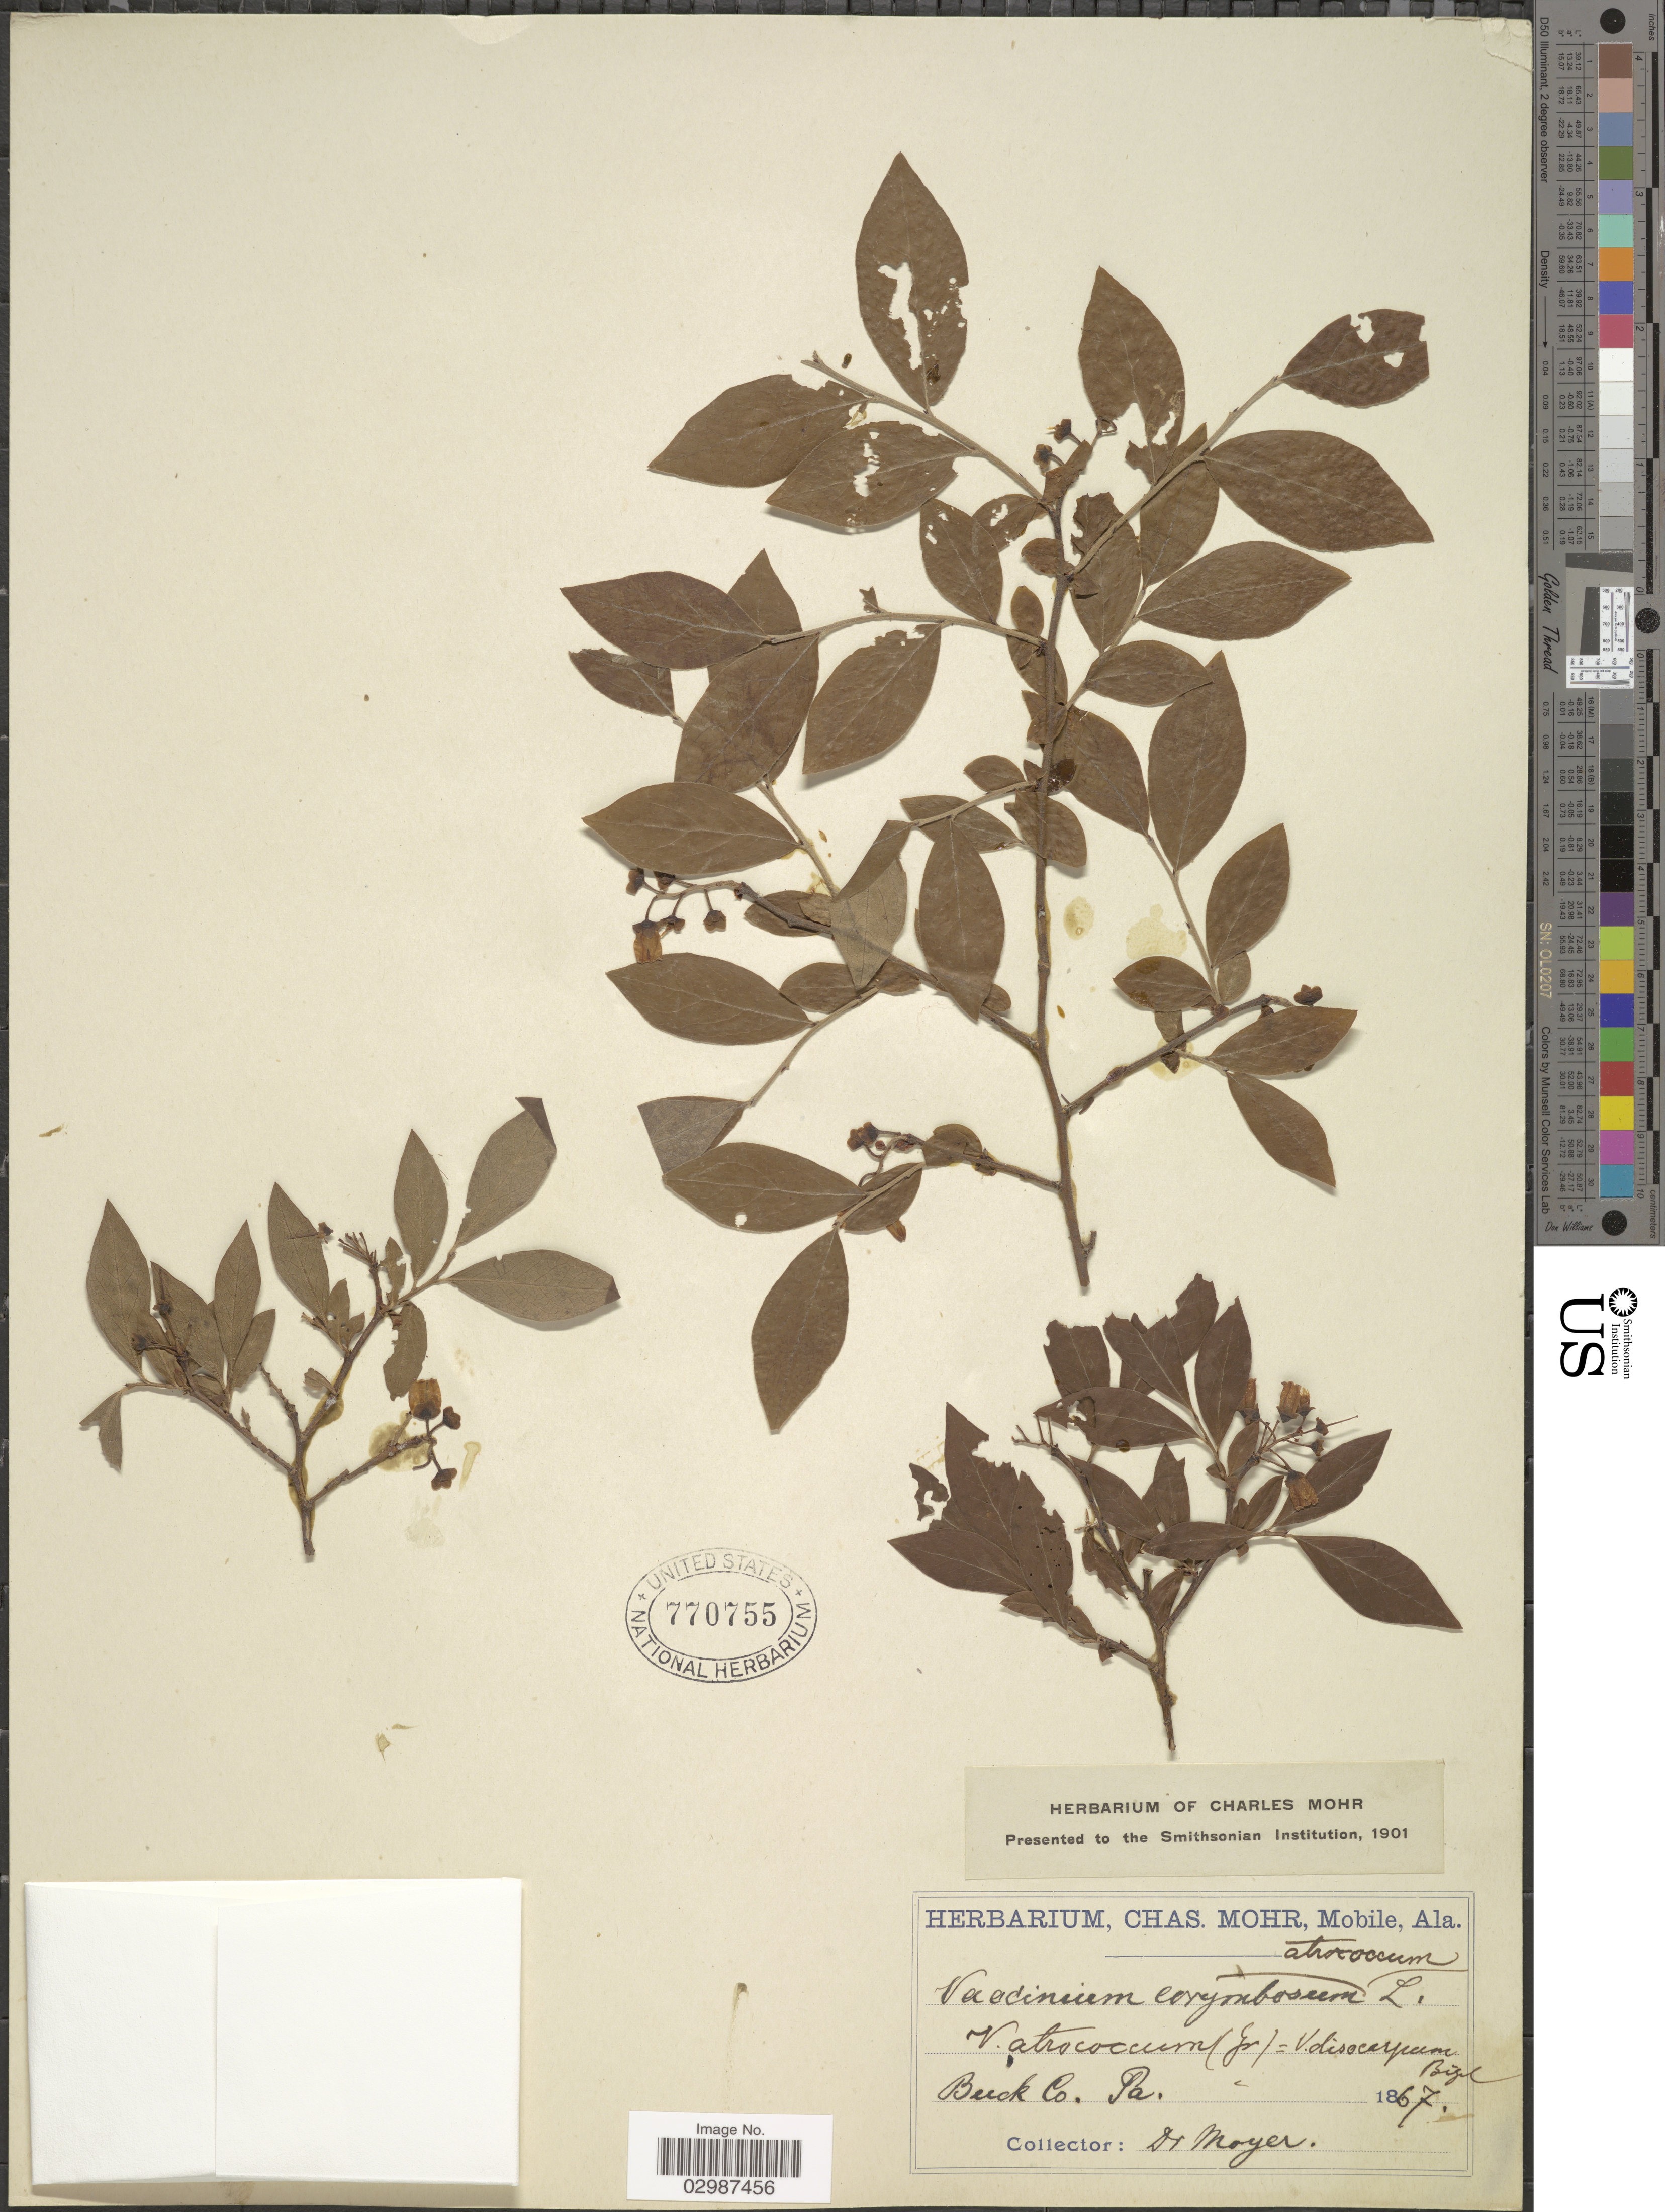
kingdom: Plantae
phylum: Tracheophyta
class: Magnoliopsida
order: Ericales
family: Ericaceae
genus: Vaccinium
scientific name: Vaccinium atrococcum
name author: (A. Gray) A. Heller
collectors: Moyer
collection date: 1867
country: United States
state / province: Pennsylvania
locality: Buck Co. Pa.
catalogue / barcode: US 770755